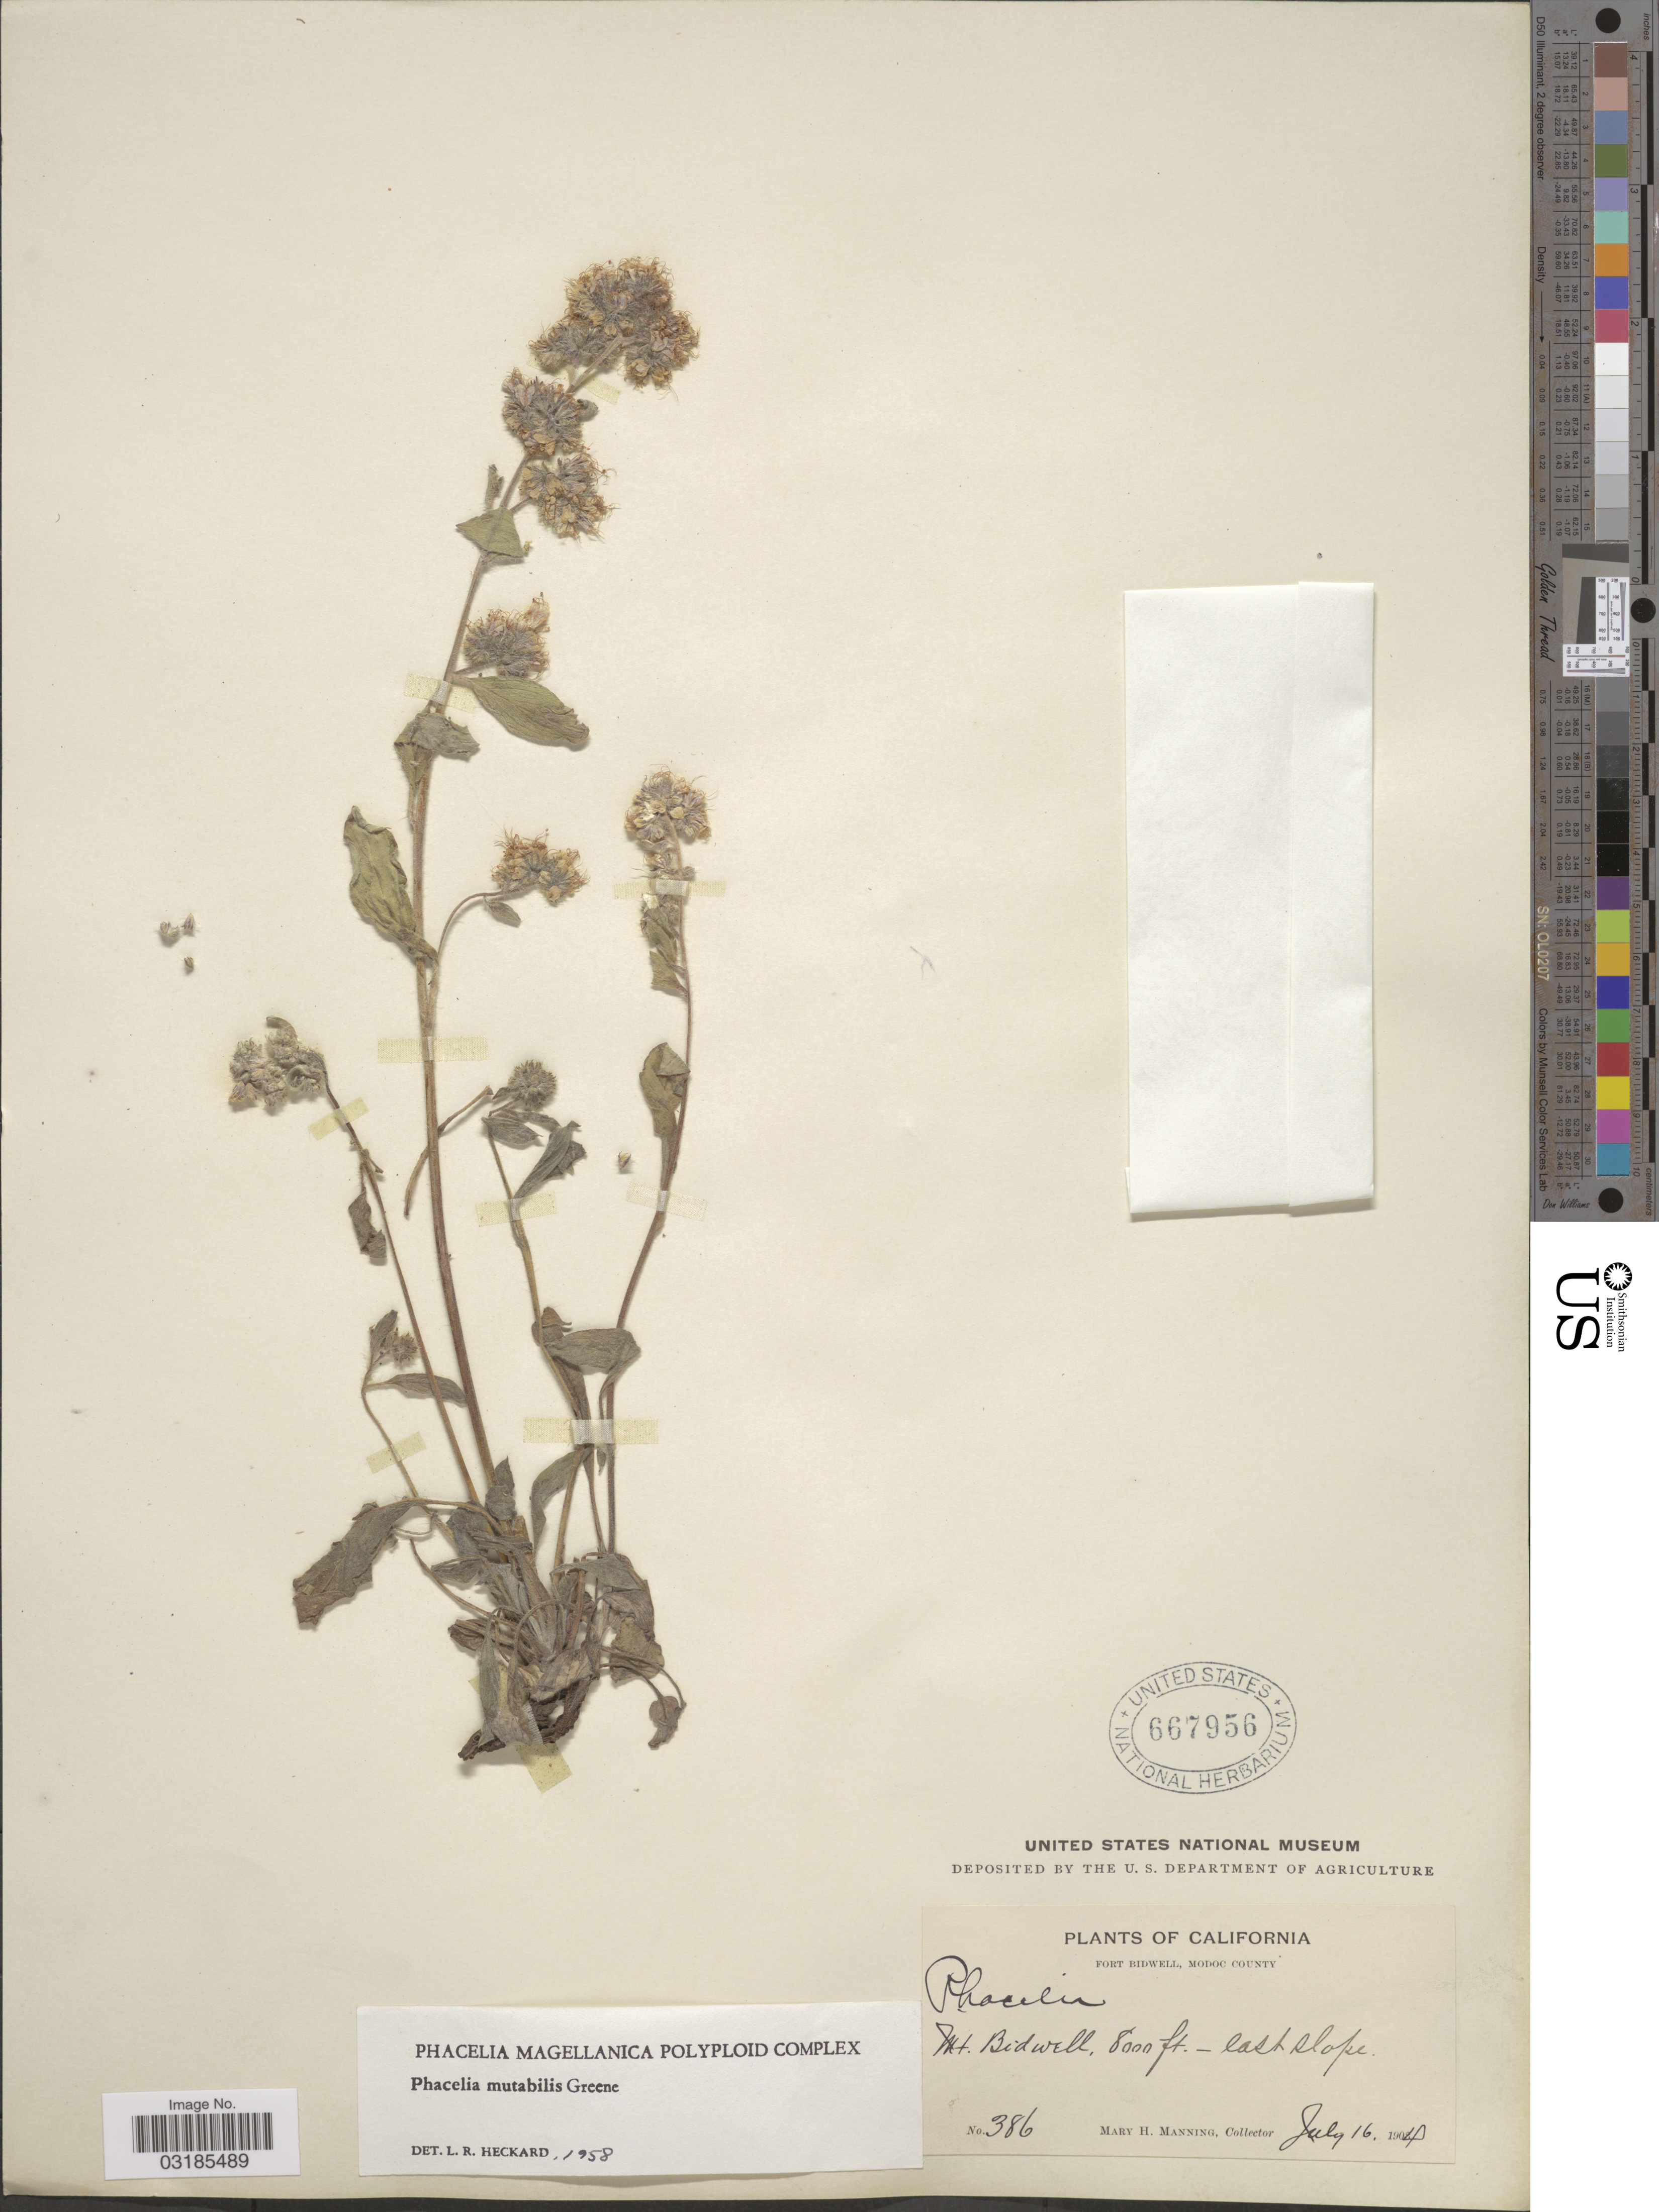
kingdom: Plantae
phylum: Tracheophyta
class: Magnoliopsida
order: Boraginales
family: Hydrophyllaceae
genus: Phacelia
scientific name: Phacelia mutabilis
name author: Greene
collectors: M. Manning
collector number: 386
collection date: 1904-07-16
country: United States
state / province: California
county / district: Modoc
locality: Fort Bidwell, Modoc County, Mt. Bidwell, east slope.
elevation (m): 2438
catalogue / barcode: US 667956